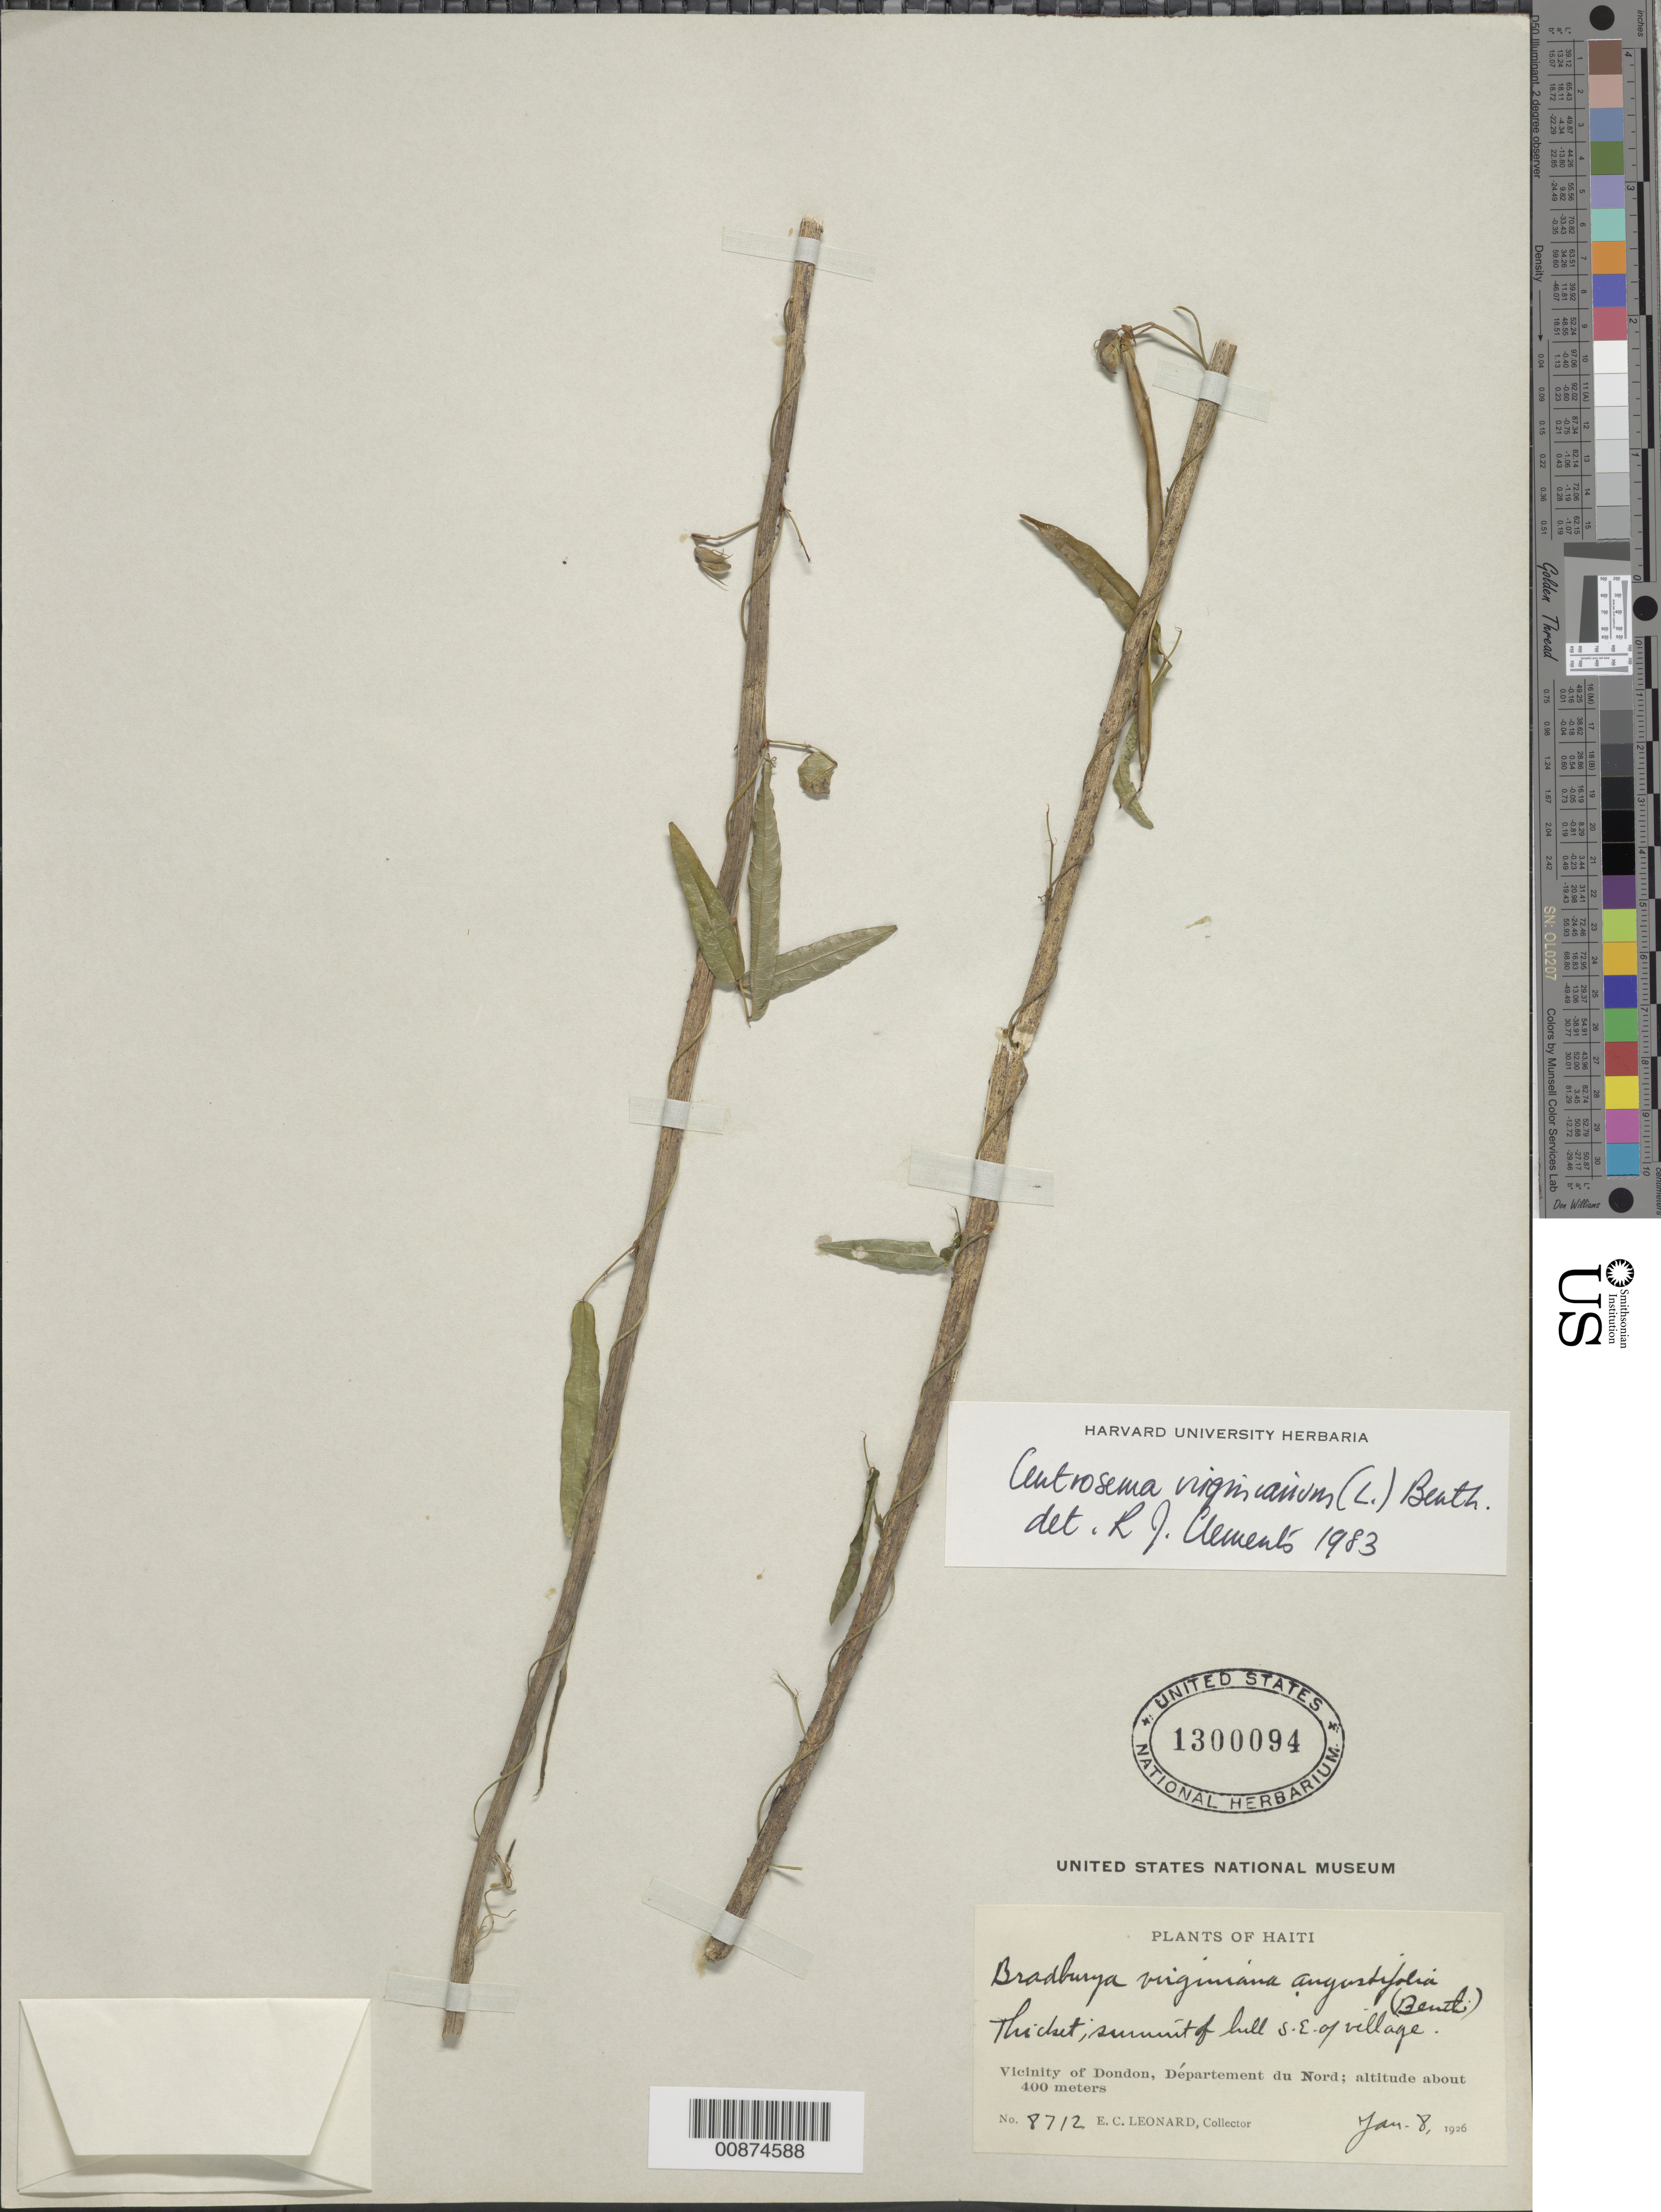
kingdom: Plantae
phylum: Tracheophyta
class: Magnoliopsida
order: Fabales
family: Fabaceae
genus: Centrosema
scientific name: Centrosema virginianum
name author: (L.) Benth.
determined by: Clements, R. J.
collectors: E. C. Leonard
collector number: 8712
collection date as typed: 08 Jan 1926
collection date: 1926-01-08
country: Haiti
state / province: Nord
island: Hispaniola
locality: Summit of hill SE of Dondon.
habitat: Thicket. Summit of hill.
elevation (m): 400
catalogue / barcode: US 1300094